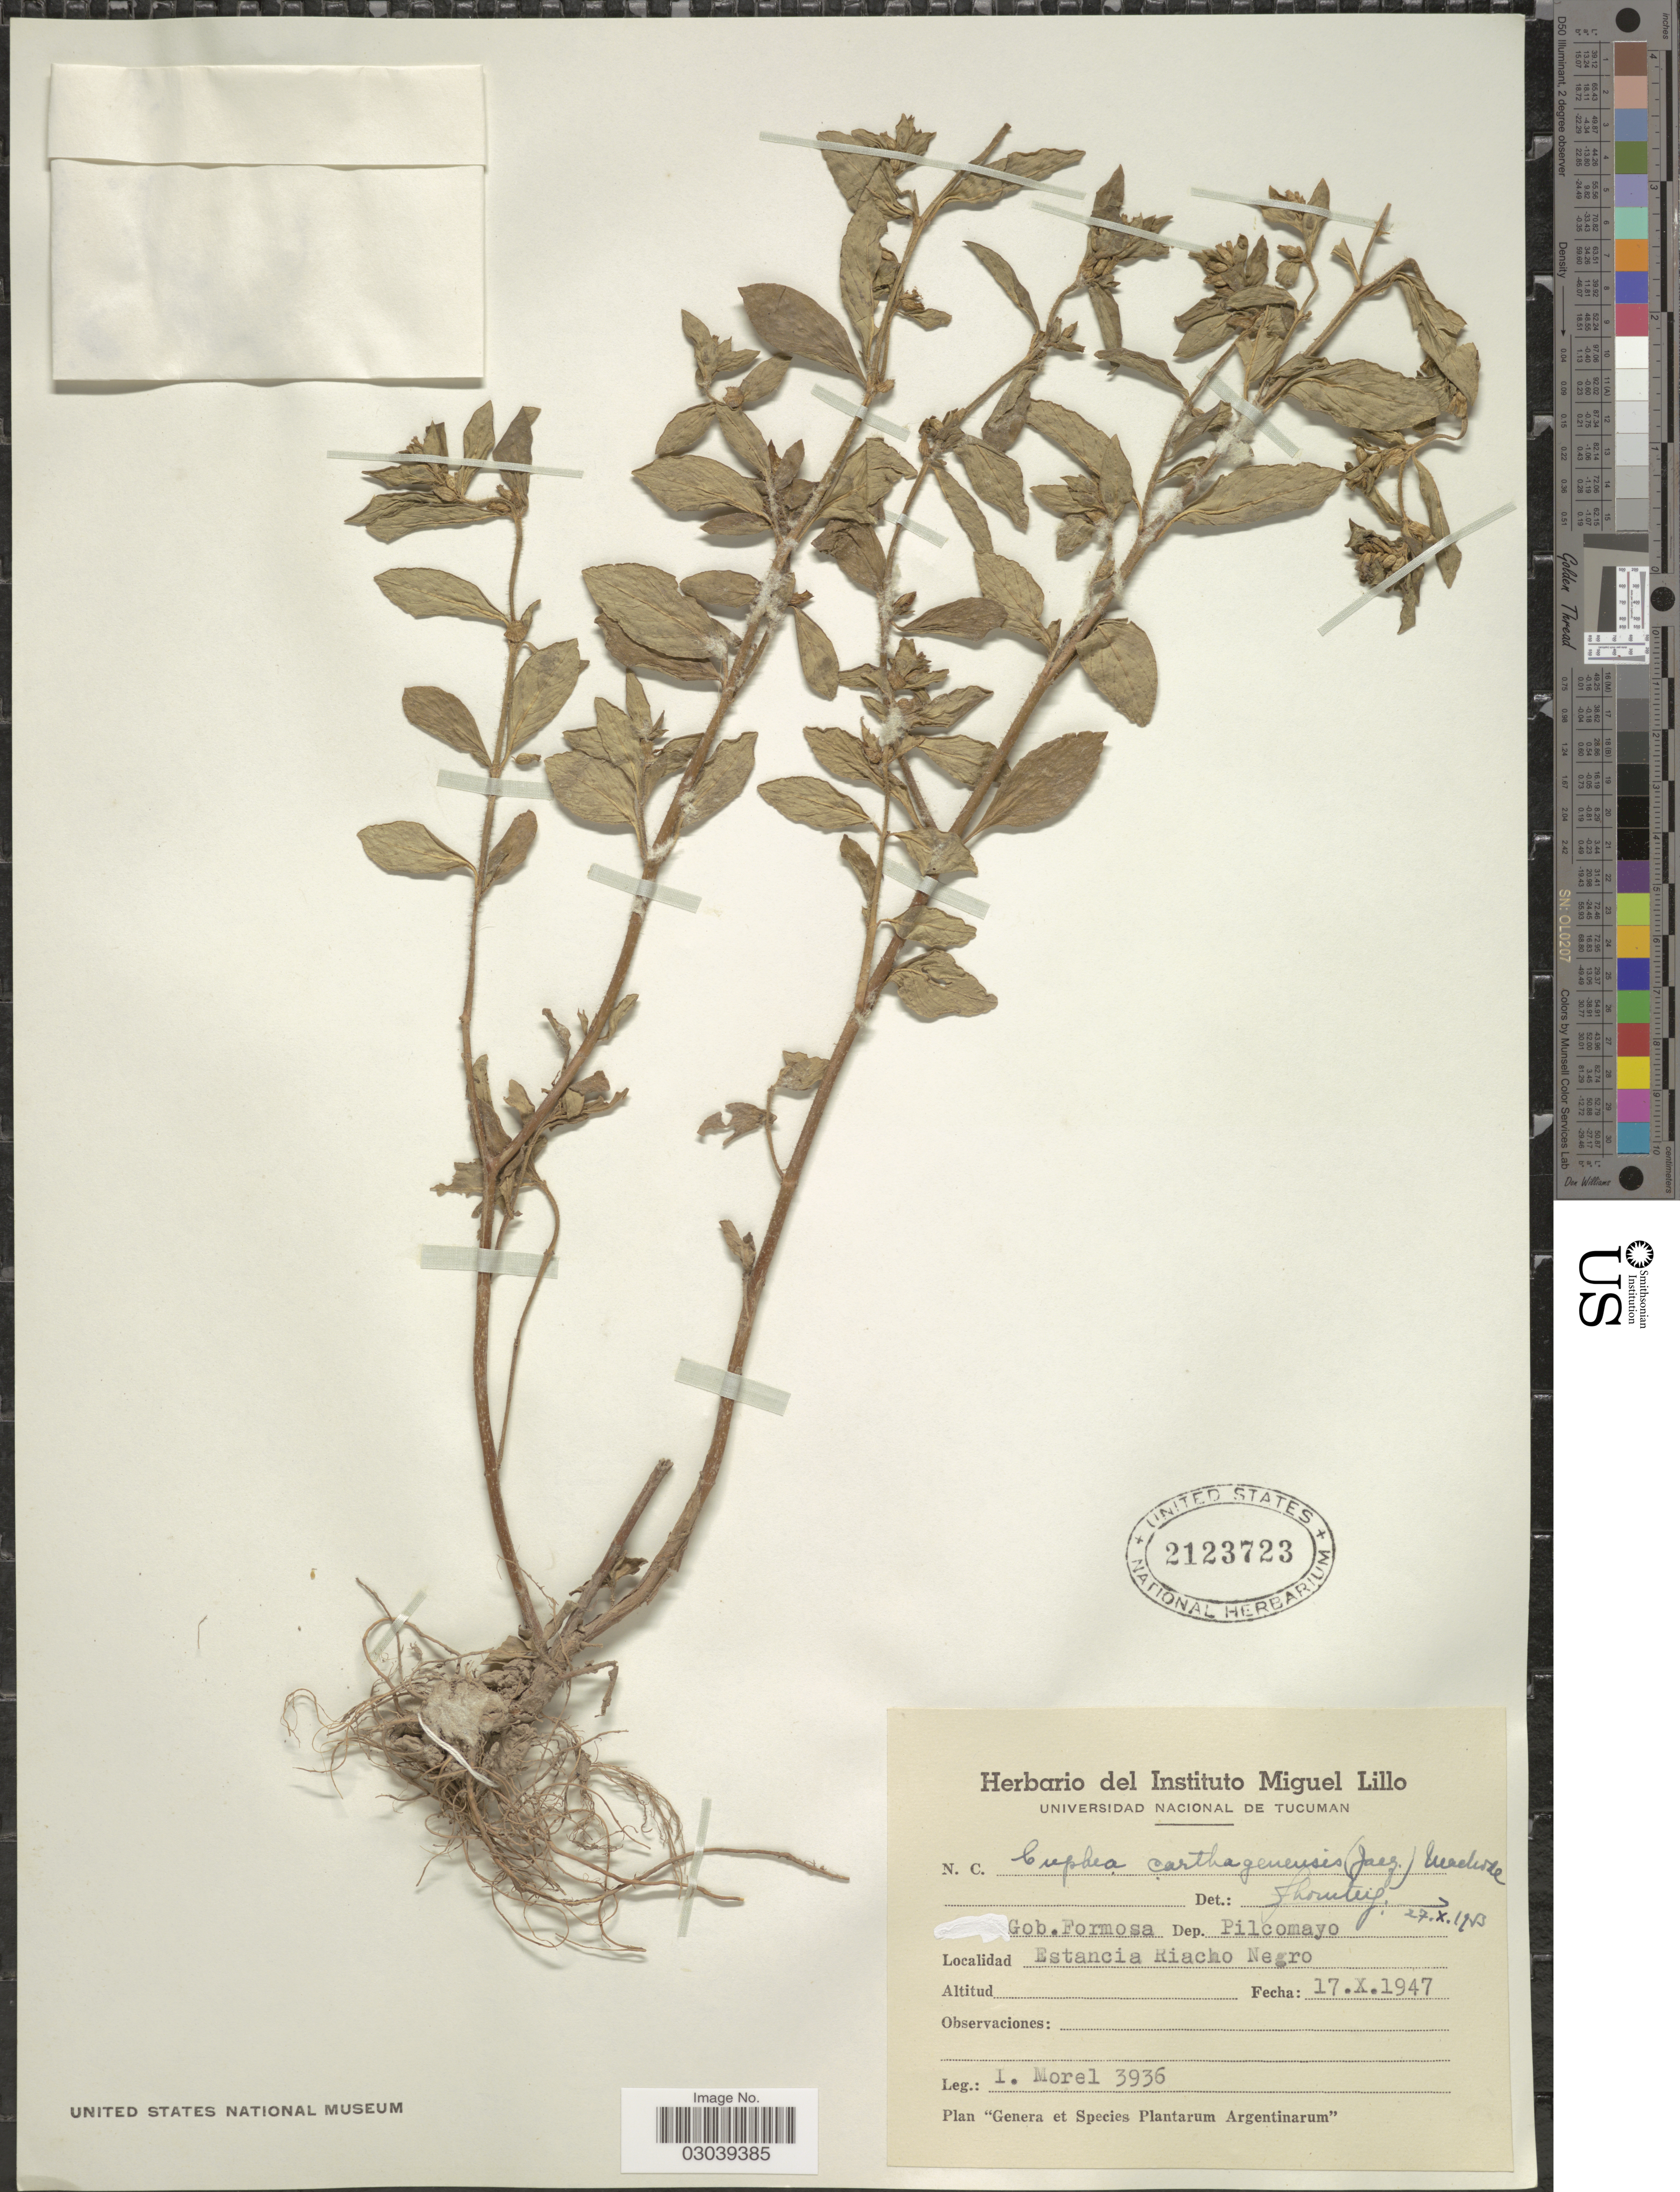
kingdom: Plantae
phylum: Tracheophyta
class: Magnoliopsida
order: Myrtales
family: Lythraceae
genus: Cuphea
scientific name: Cuphea carthagenensis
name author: (Jacq.) J.F. Macbr.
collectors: I. Morel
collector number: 3936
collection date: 1947-10-17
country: Argentina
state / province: Formosa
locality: Gob. Formosa. Dep. Pilcomayo. Estancia Riacho Negro.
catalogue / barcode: US 2123723